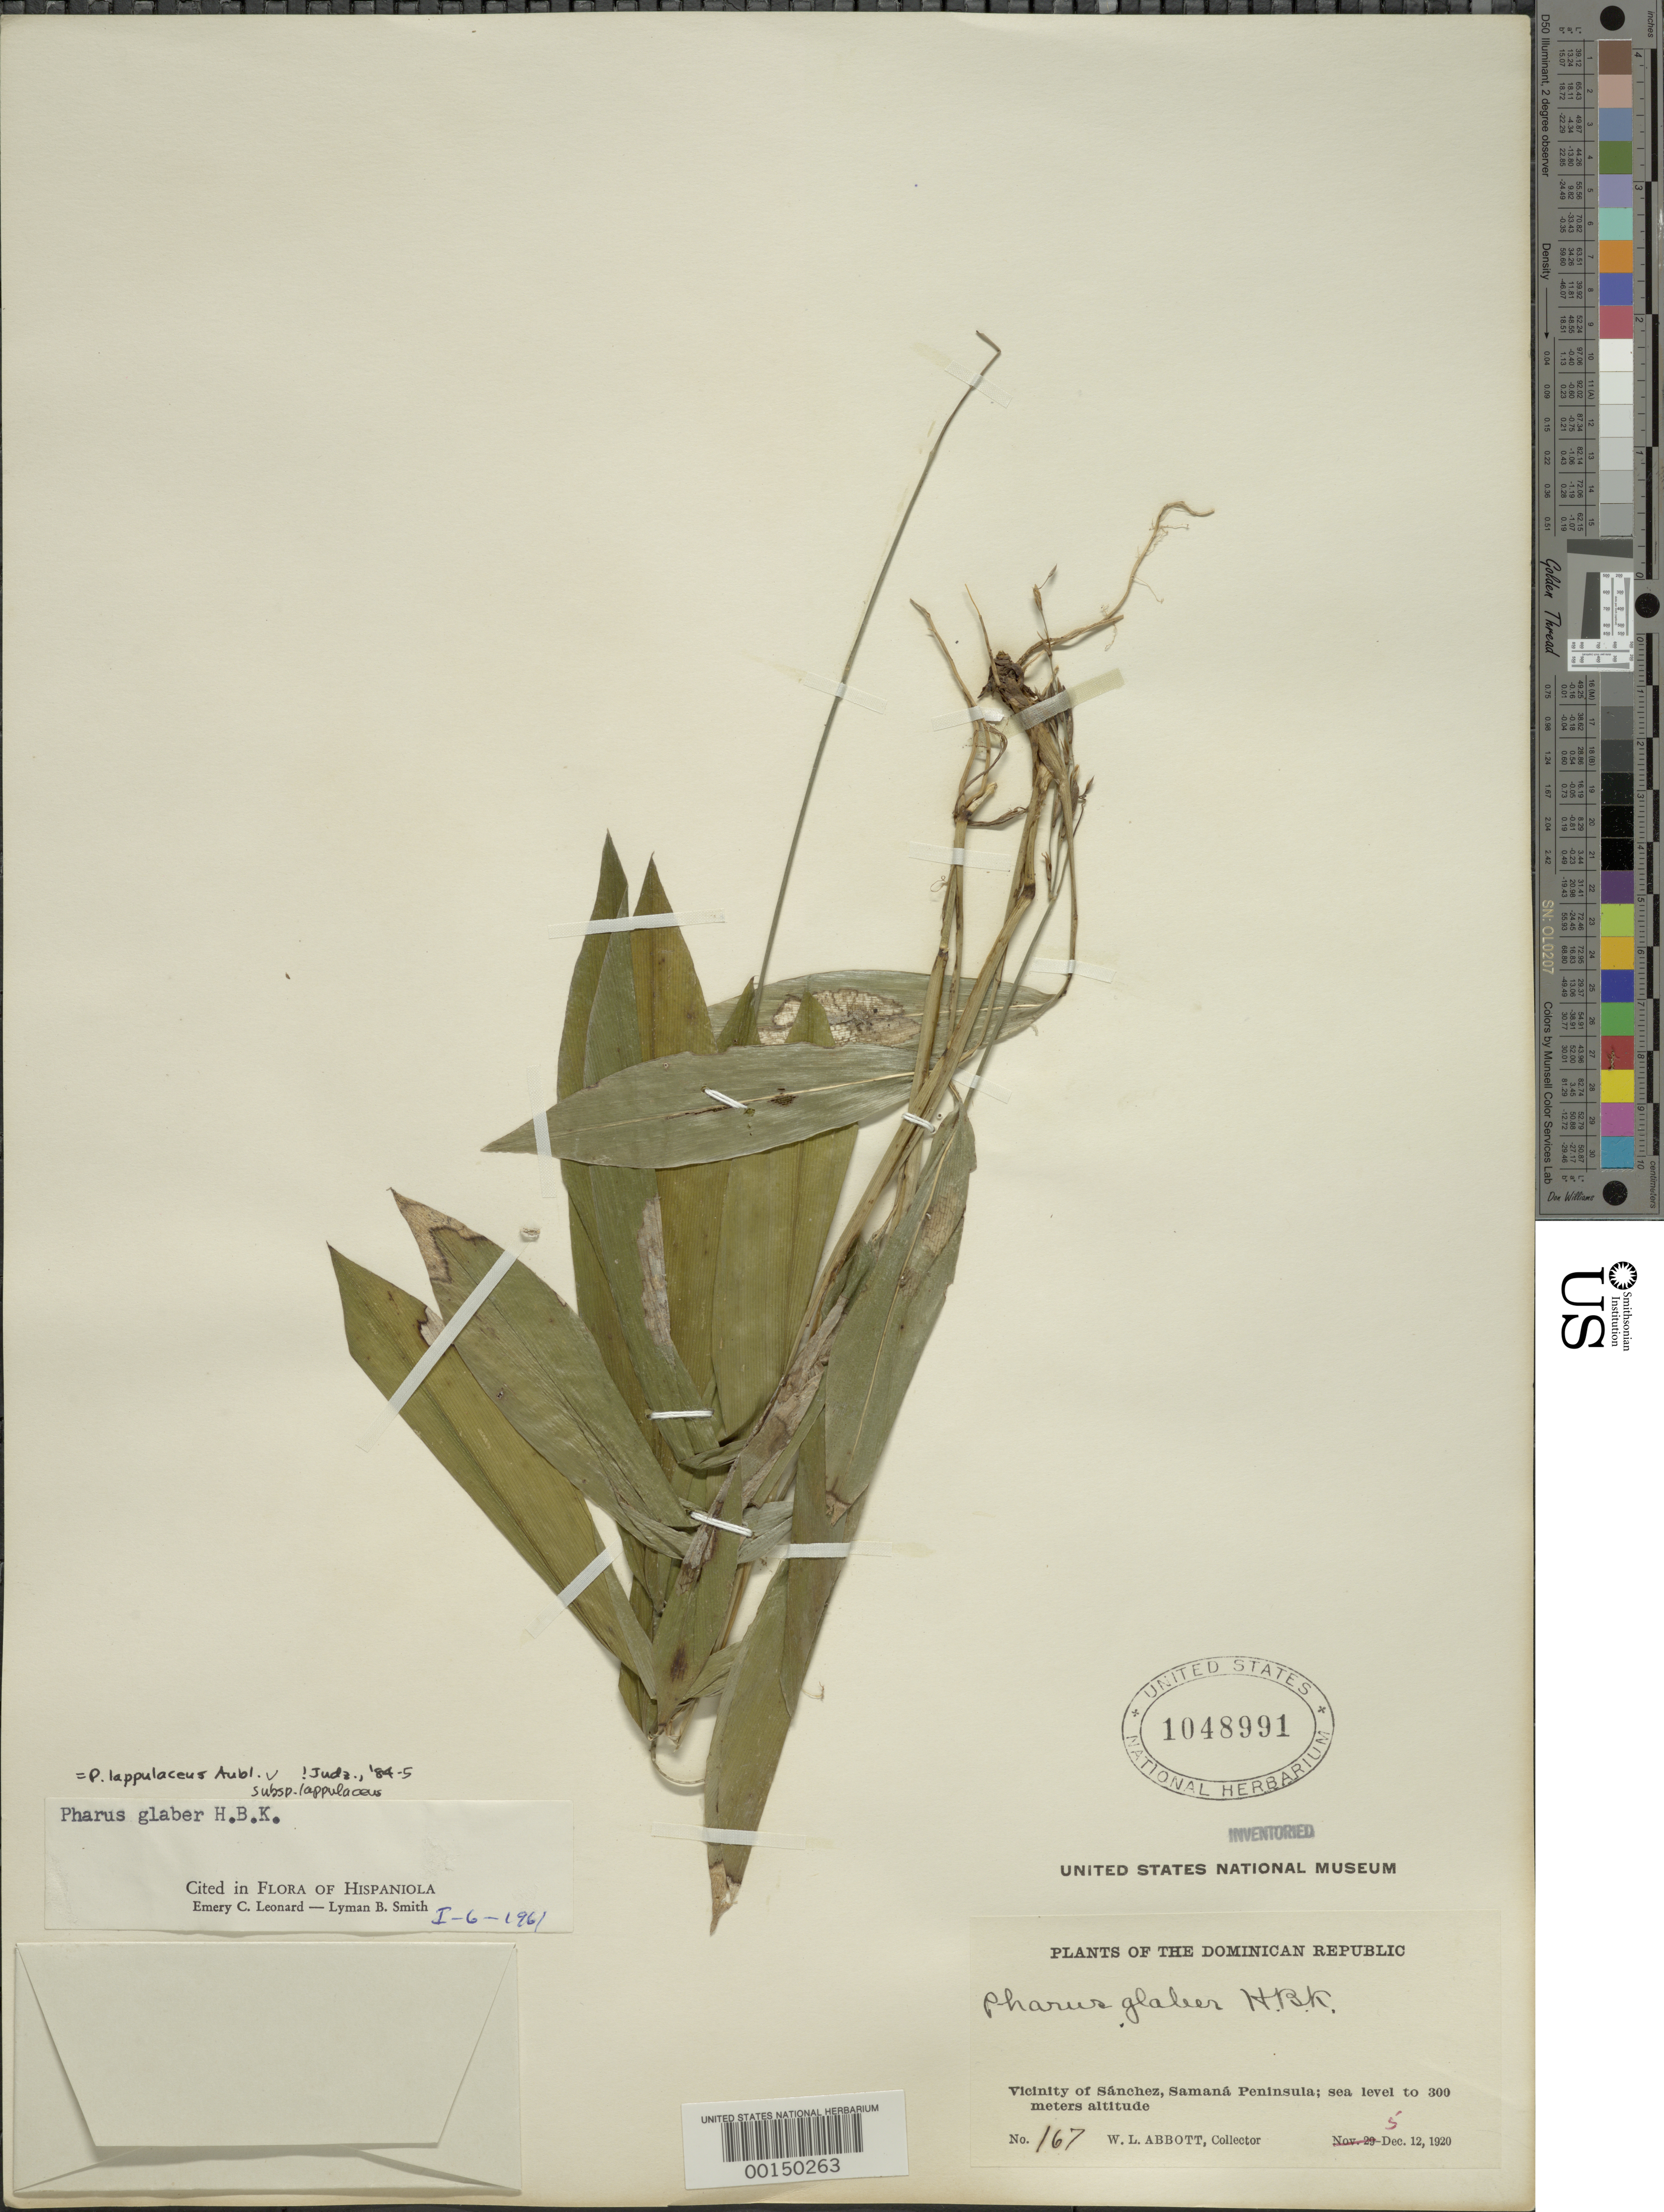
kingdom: Plantae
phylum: Tracheophyta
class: Liliopsida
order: Poales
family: Poaceae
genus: Pharus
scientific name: Pharus lappulaceus subsp. lappulaceus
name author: Aubl.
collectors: W. L. Abbott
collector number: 167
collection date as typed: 05 Dec 1920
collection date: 1920-12-05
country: Dominican Republic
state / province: Samaná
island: Hispaniola Island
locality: Sanchez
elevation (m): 0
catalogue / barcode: US 1048991